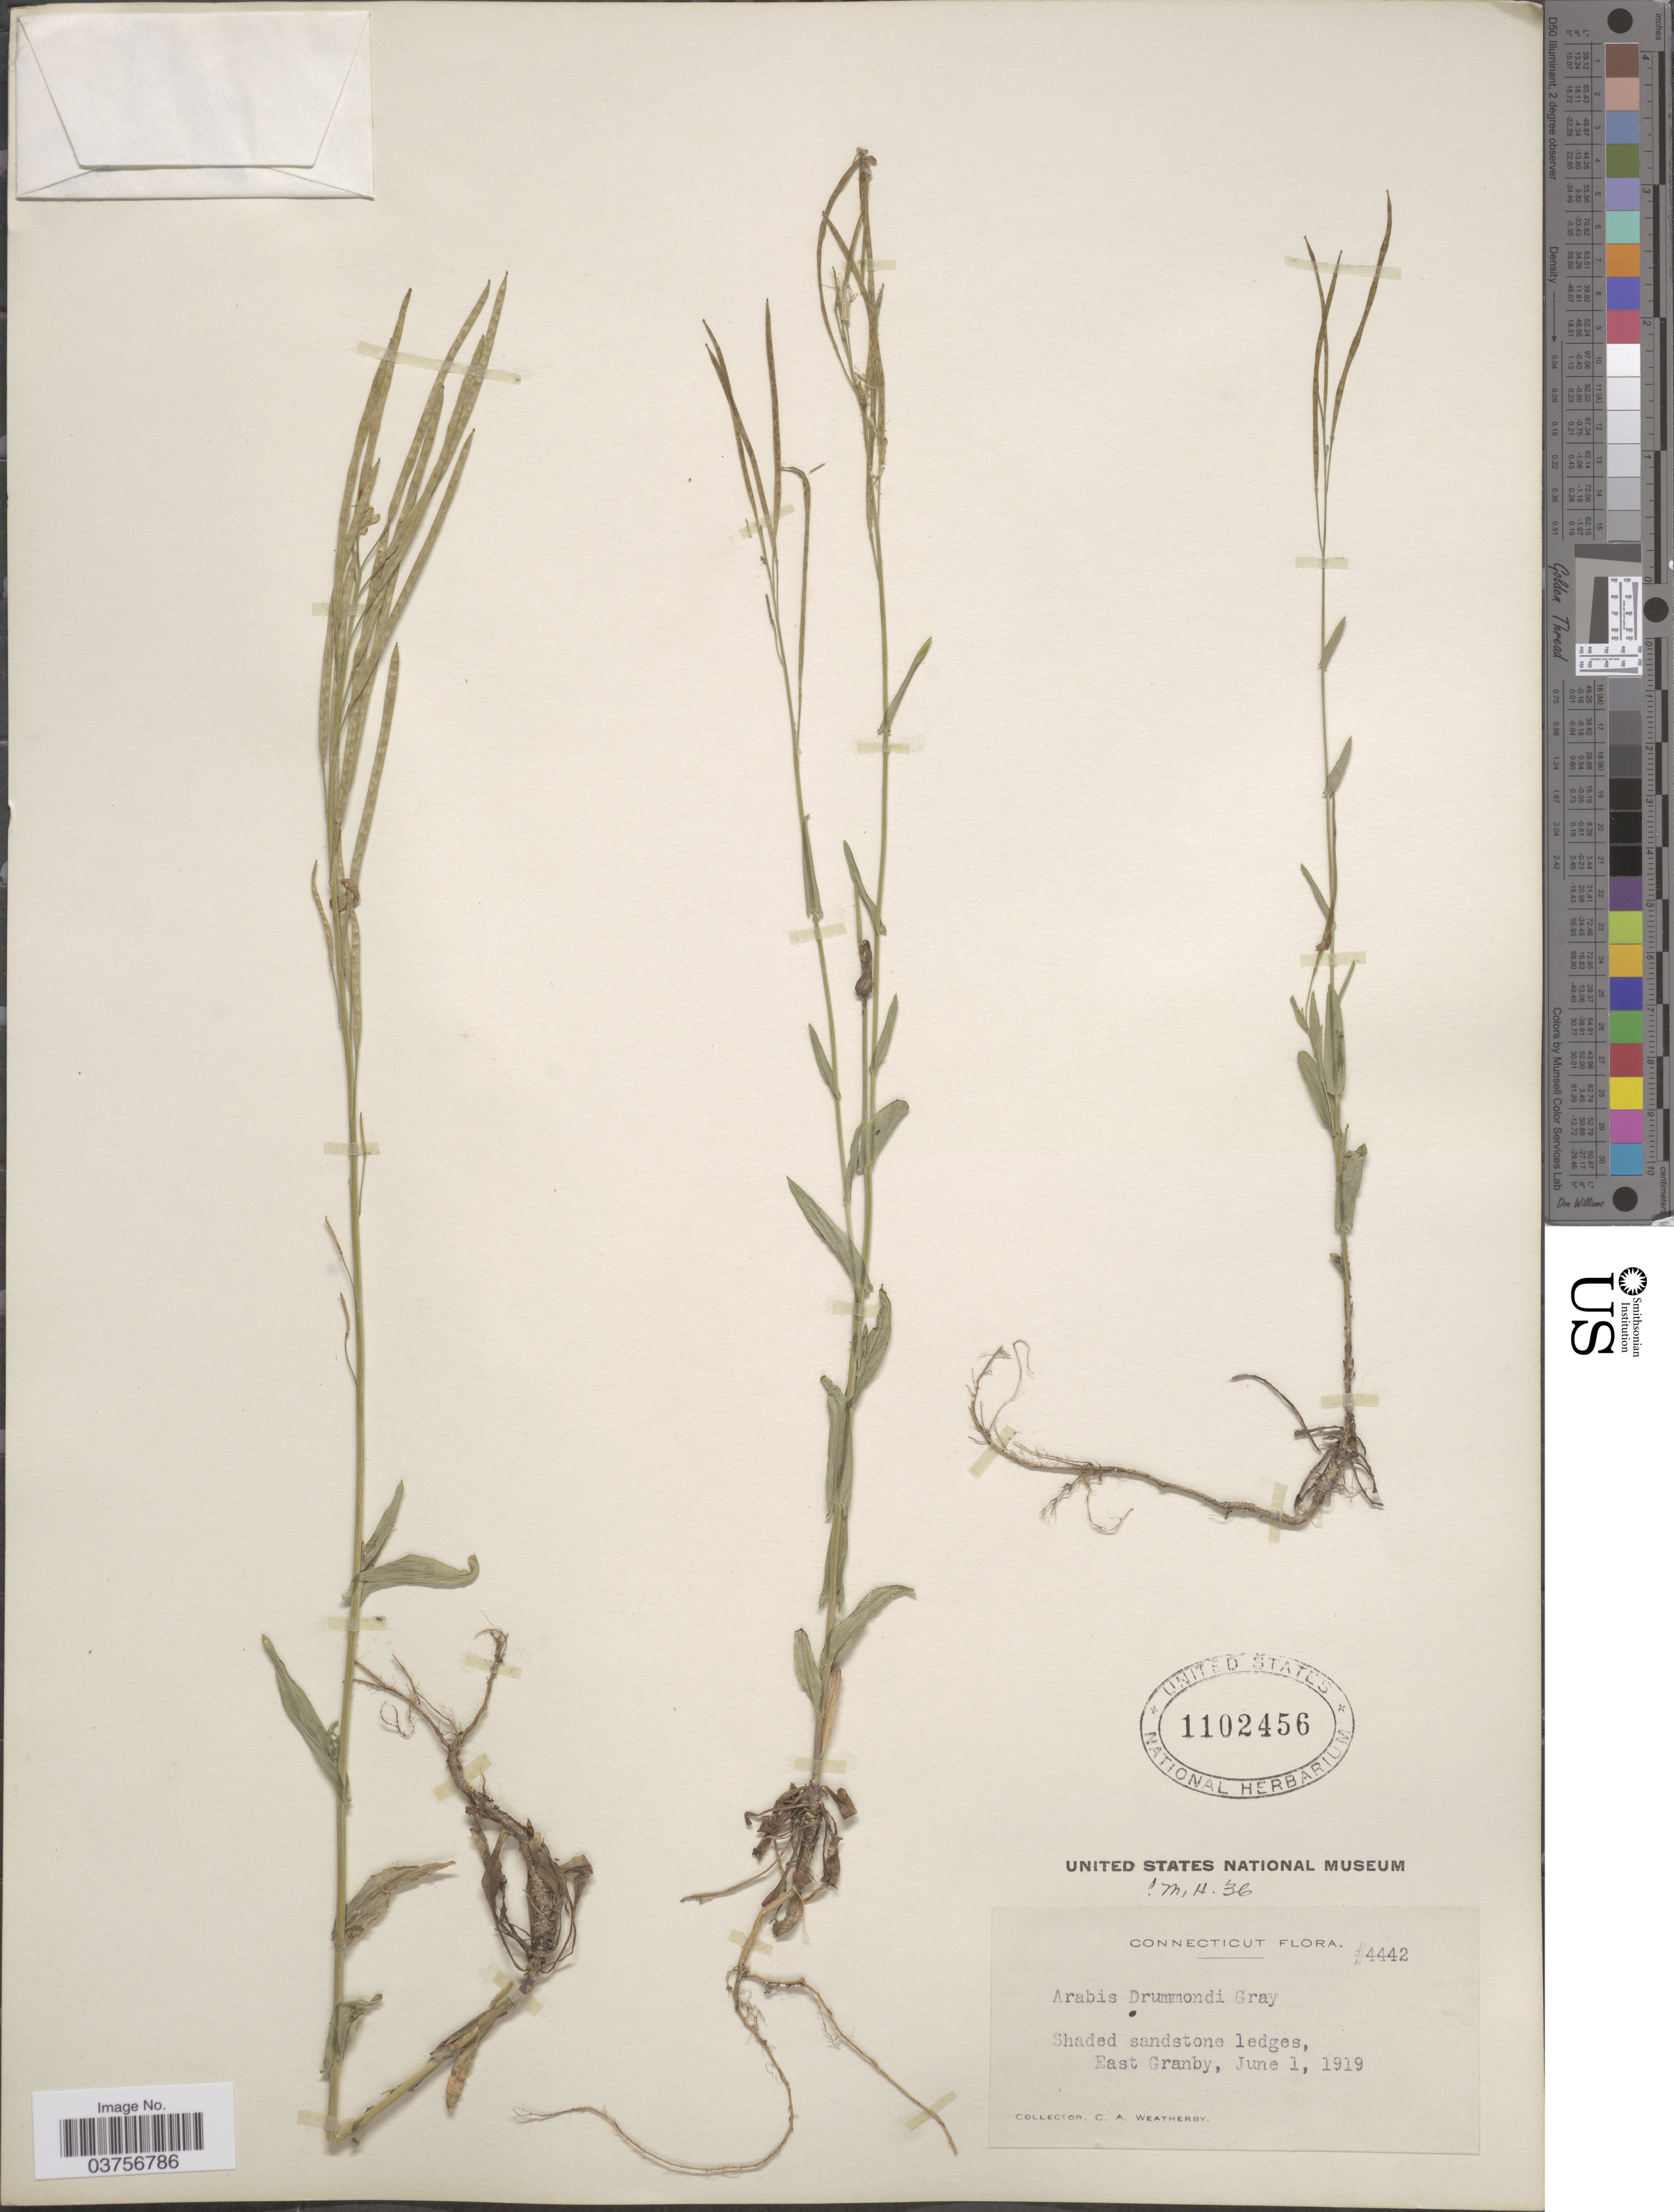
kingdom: Plantae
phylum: Tracheophyta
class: Magnoliopsida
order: Brassicales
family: Brassicaceae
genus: Arabis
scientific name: Arabis drummondii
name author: A. Gray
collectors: C. A. Weatherby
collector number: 4442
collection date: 1919-06-01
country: United States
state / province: Connecticut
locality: Shaded sandstone ledges, East Granby.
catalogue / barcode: US 1102456